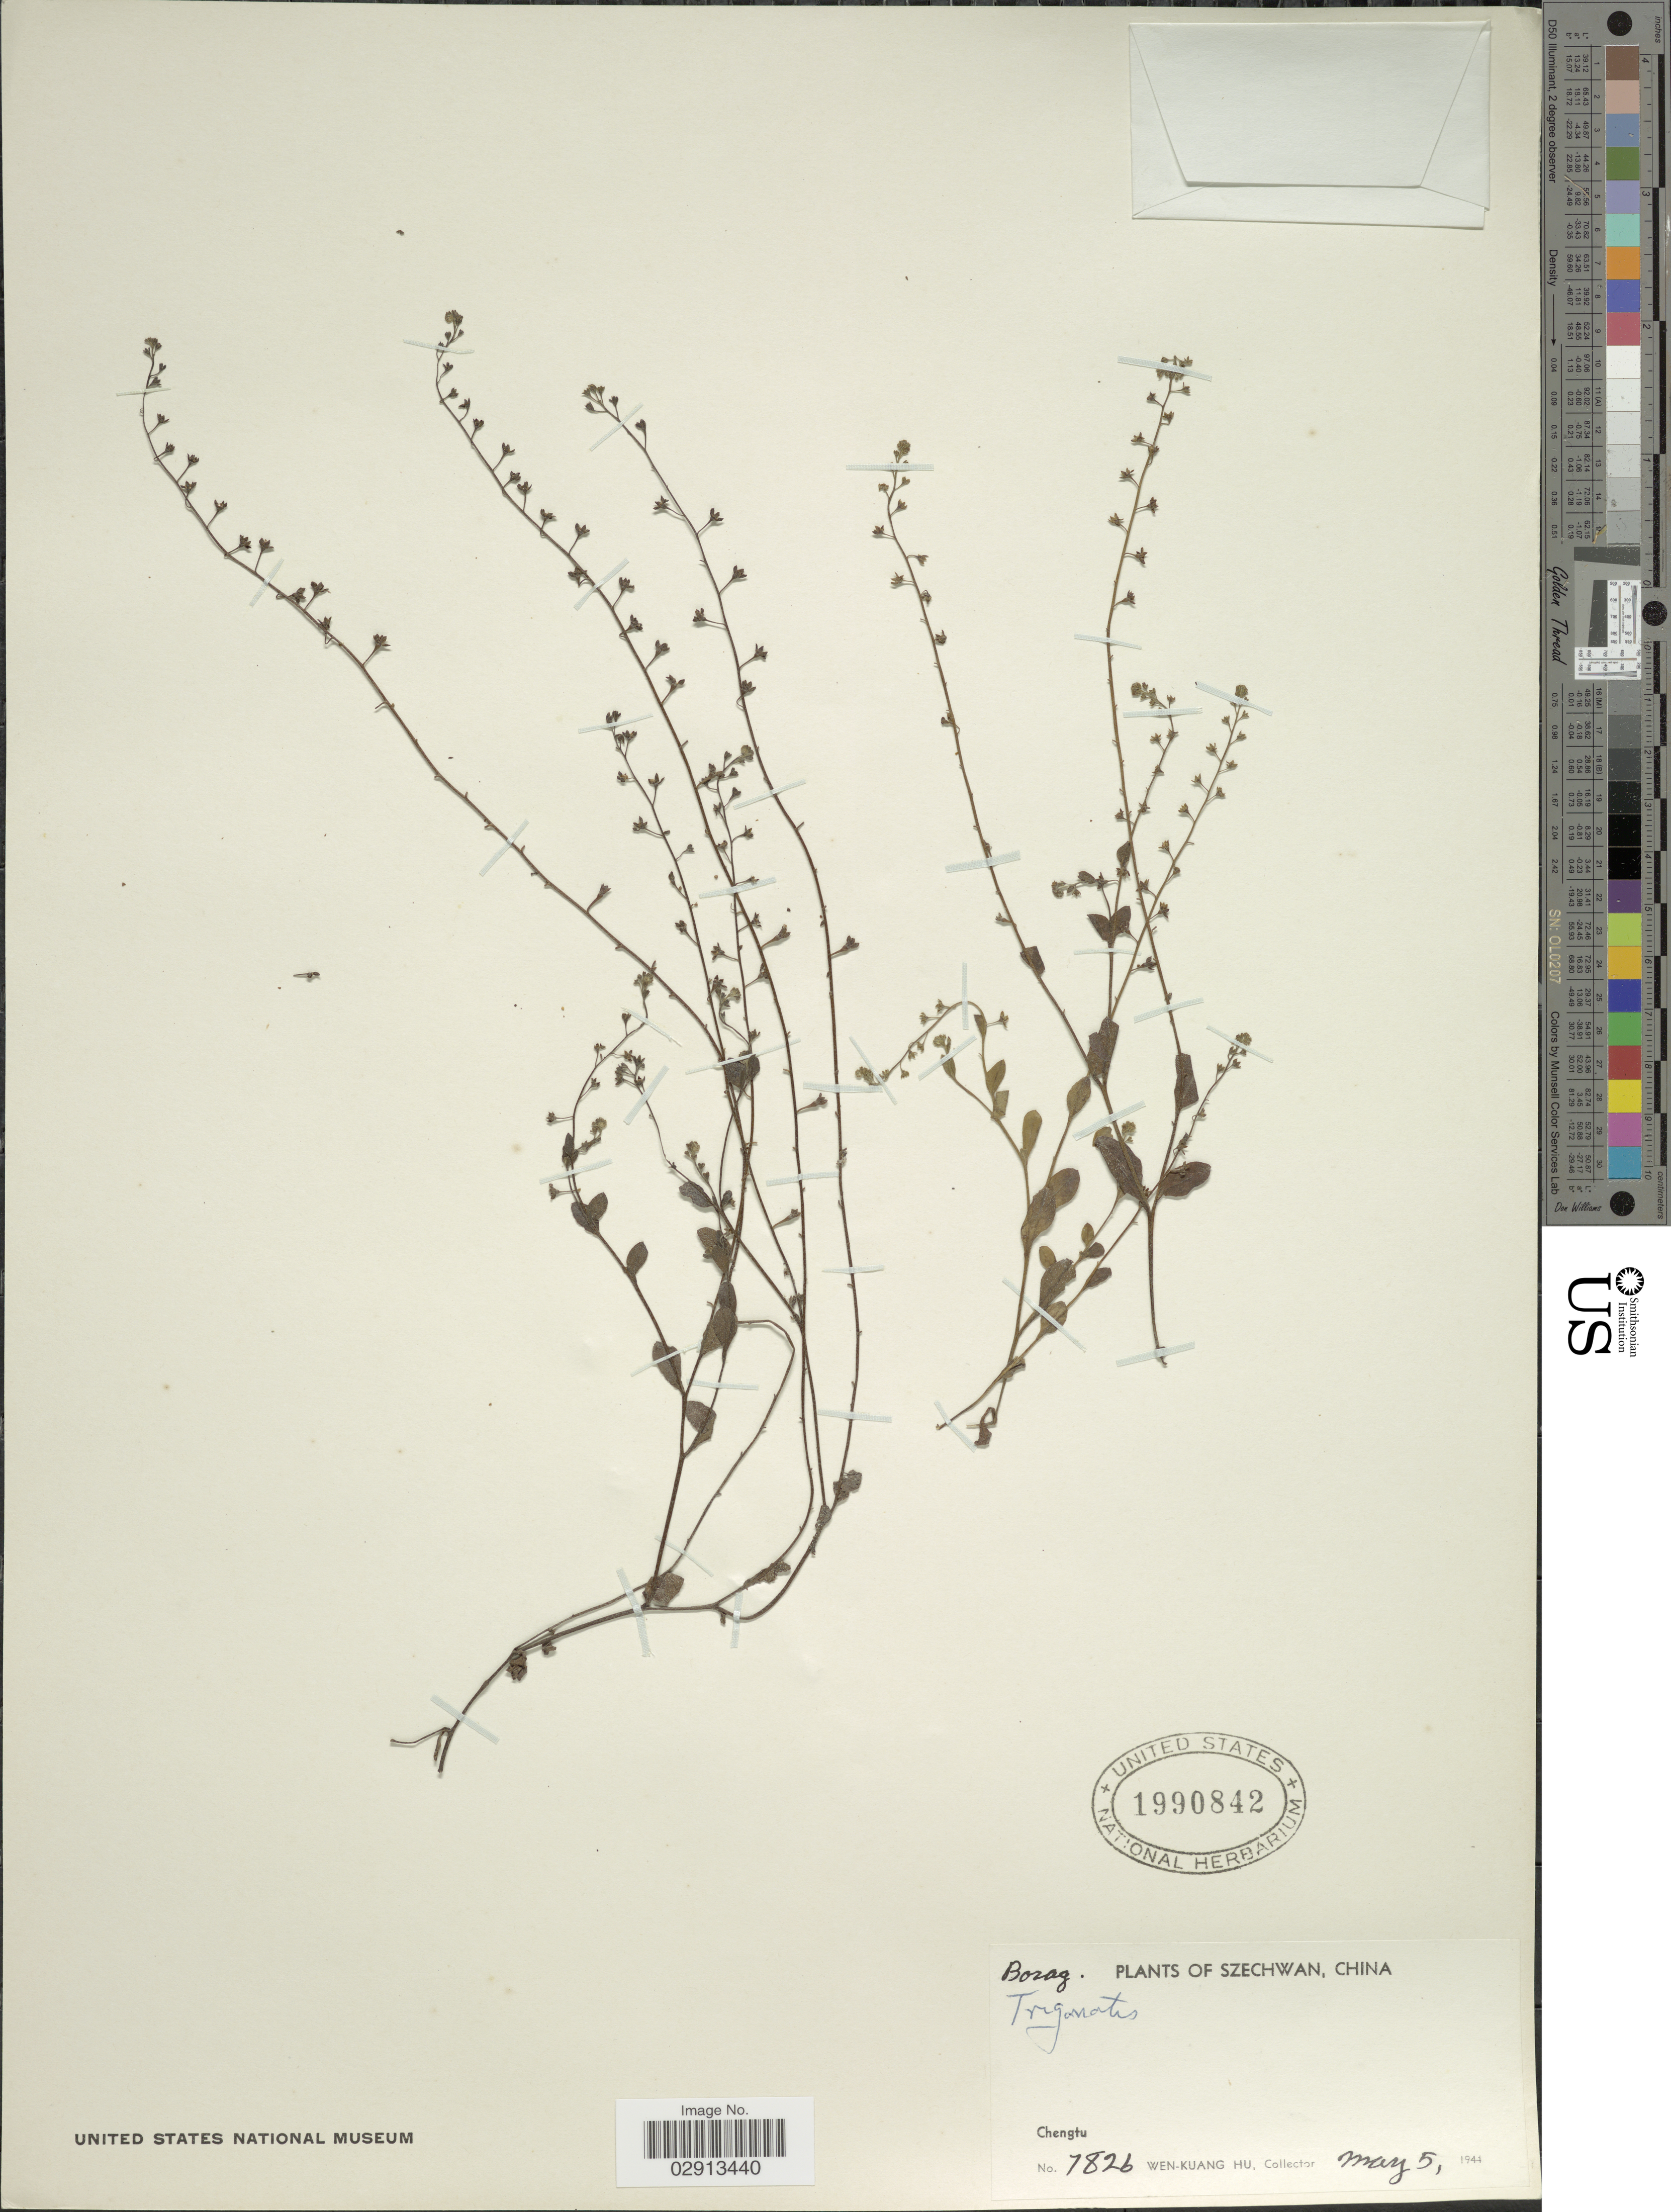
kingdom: Plantae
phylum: Tracheophyta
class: Magnoliopsida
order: Boraginales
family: Boraginaceae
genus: Trigonotis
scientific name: Trigonotis sp.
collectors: W. K. Hu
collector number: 7826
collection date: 1944-05-05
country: China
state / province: Sichuan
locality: Szechwan. Chengtu.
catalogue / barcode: US 1990842